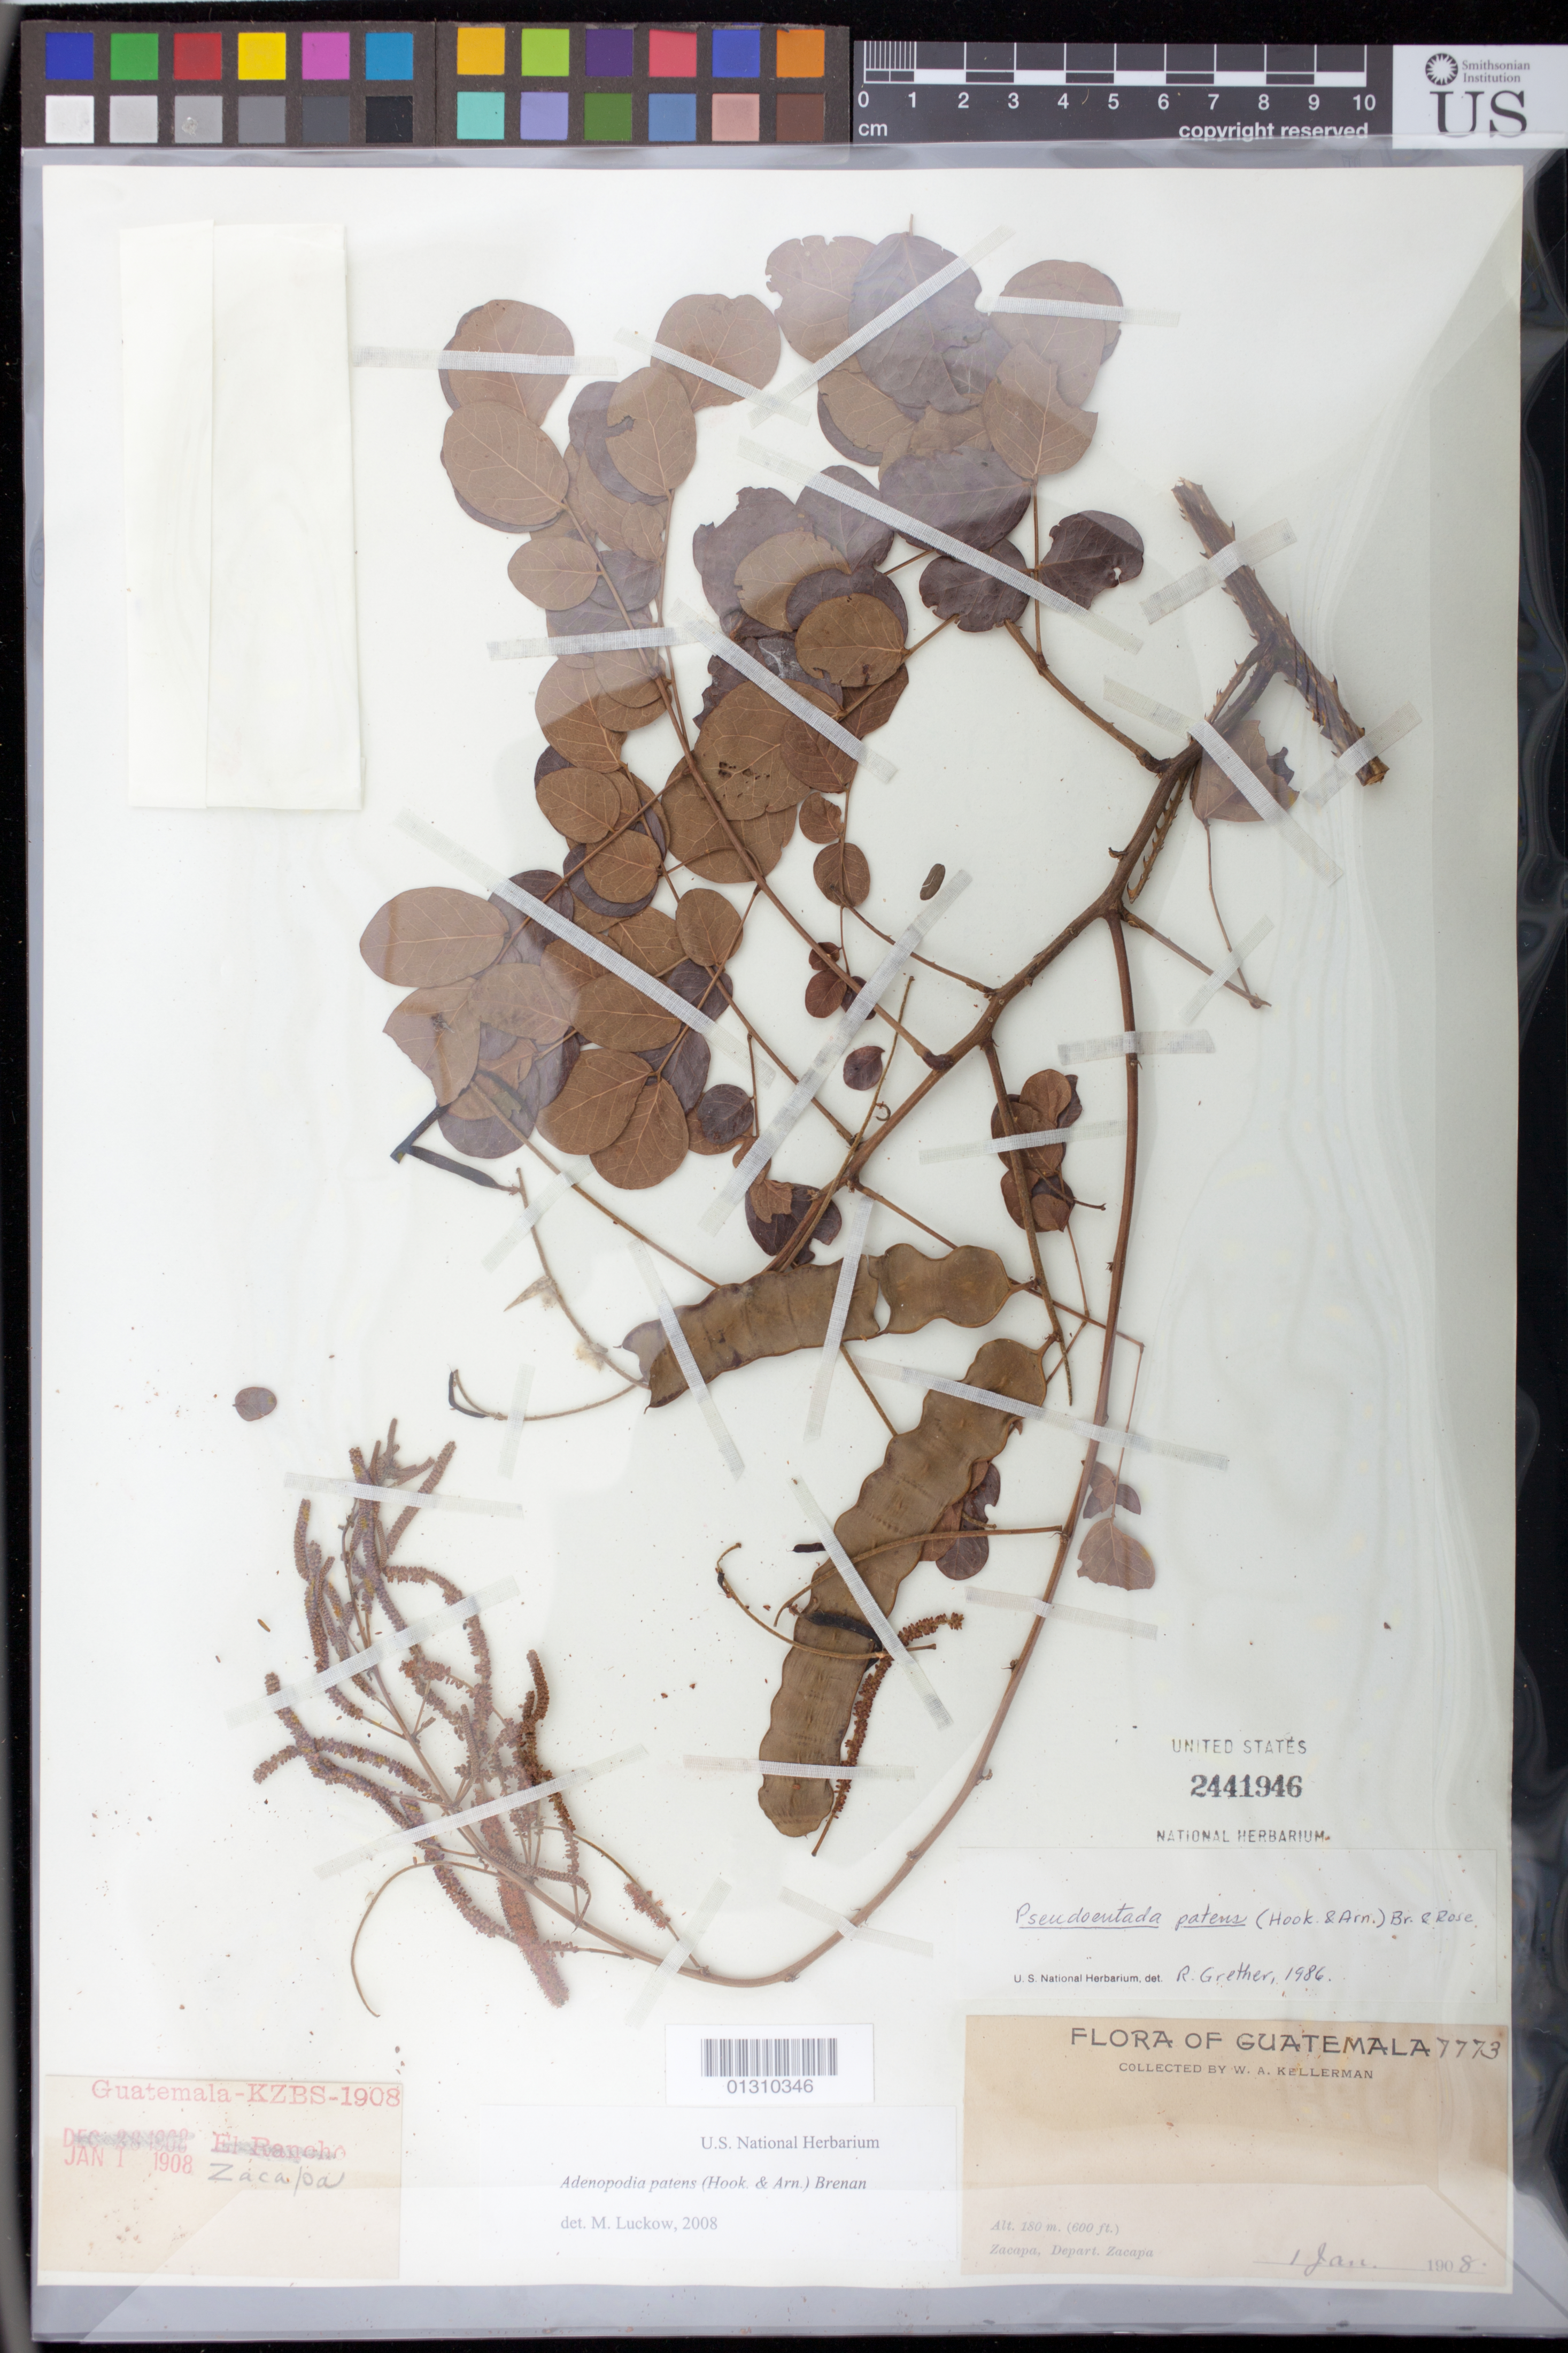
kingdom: Plantae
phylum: Tracheophyta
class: Magnoliopsida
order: Fabales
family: Fabaceae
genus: Adenopodia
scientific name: Adenopodia patens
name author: (Hook. & Arn.) Brenan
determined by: Luckow, M. A.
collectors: W. A. Kellerman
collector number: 7773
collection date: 1908-01-01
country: Guatemala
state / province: Zacapa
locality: Zacapa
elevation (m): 180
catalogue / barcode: US 2441946